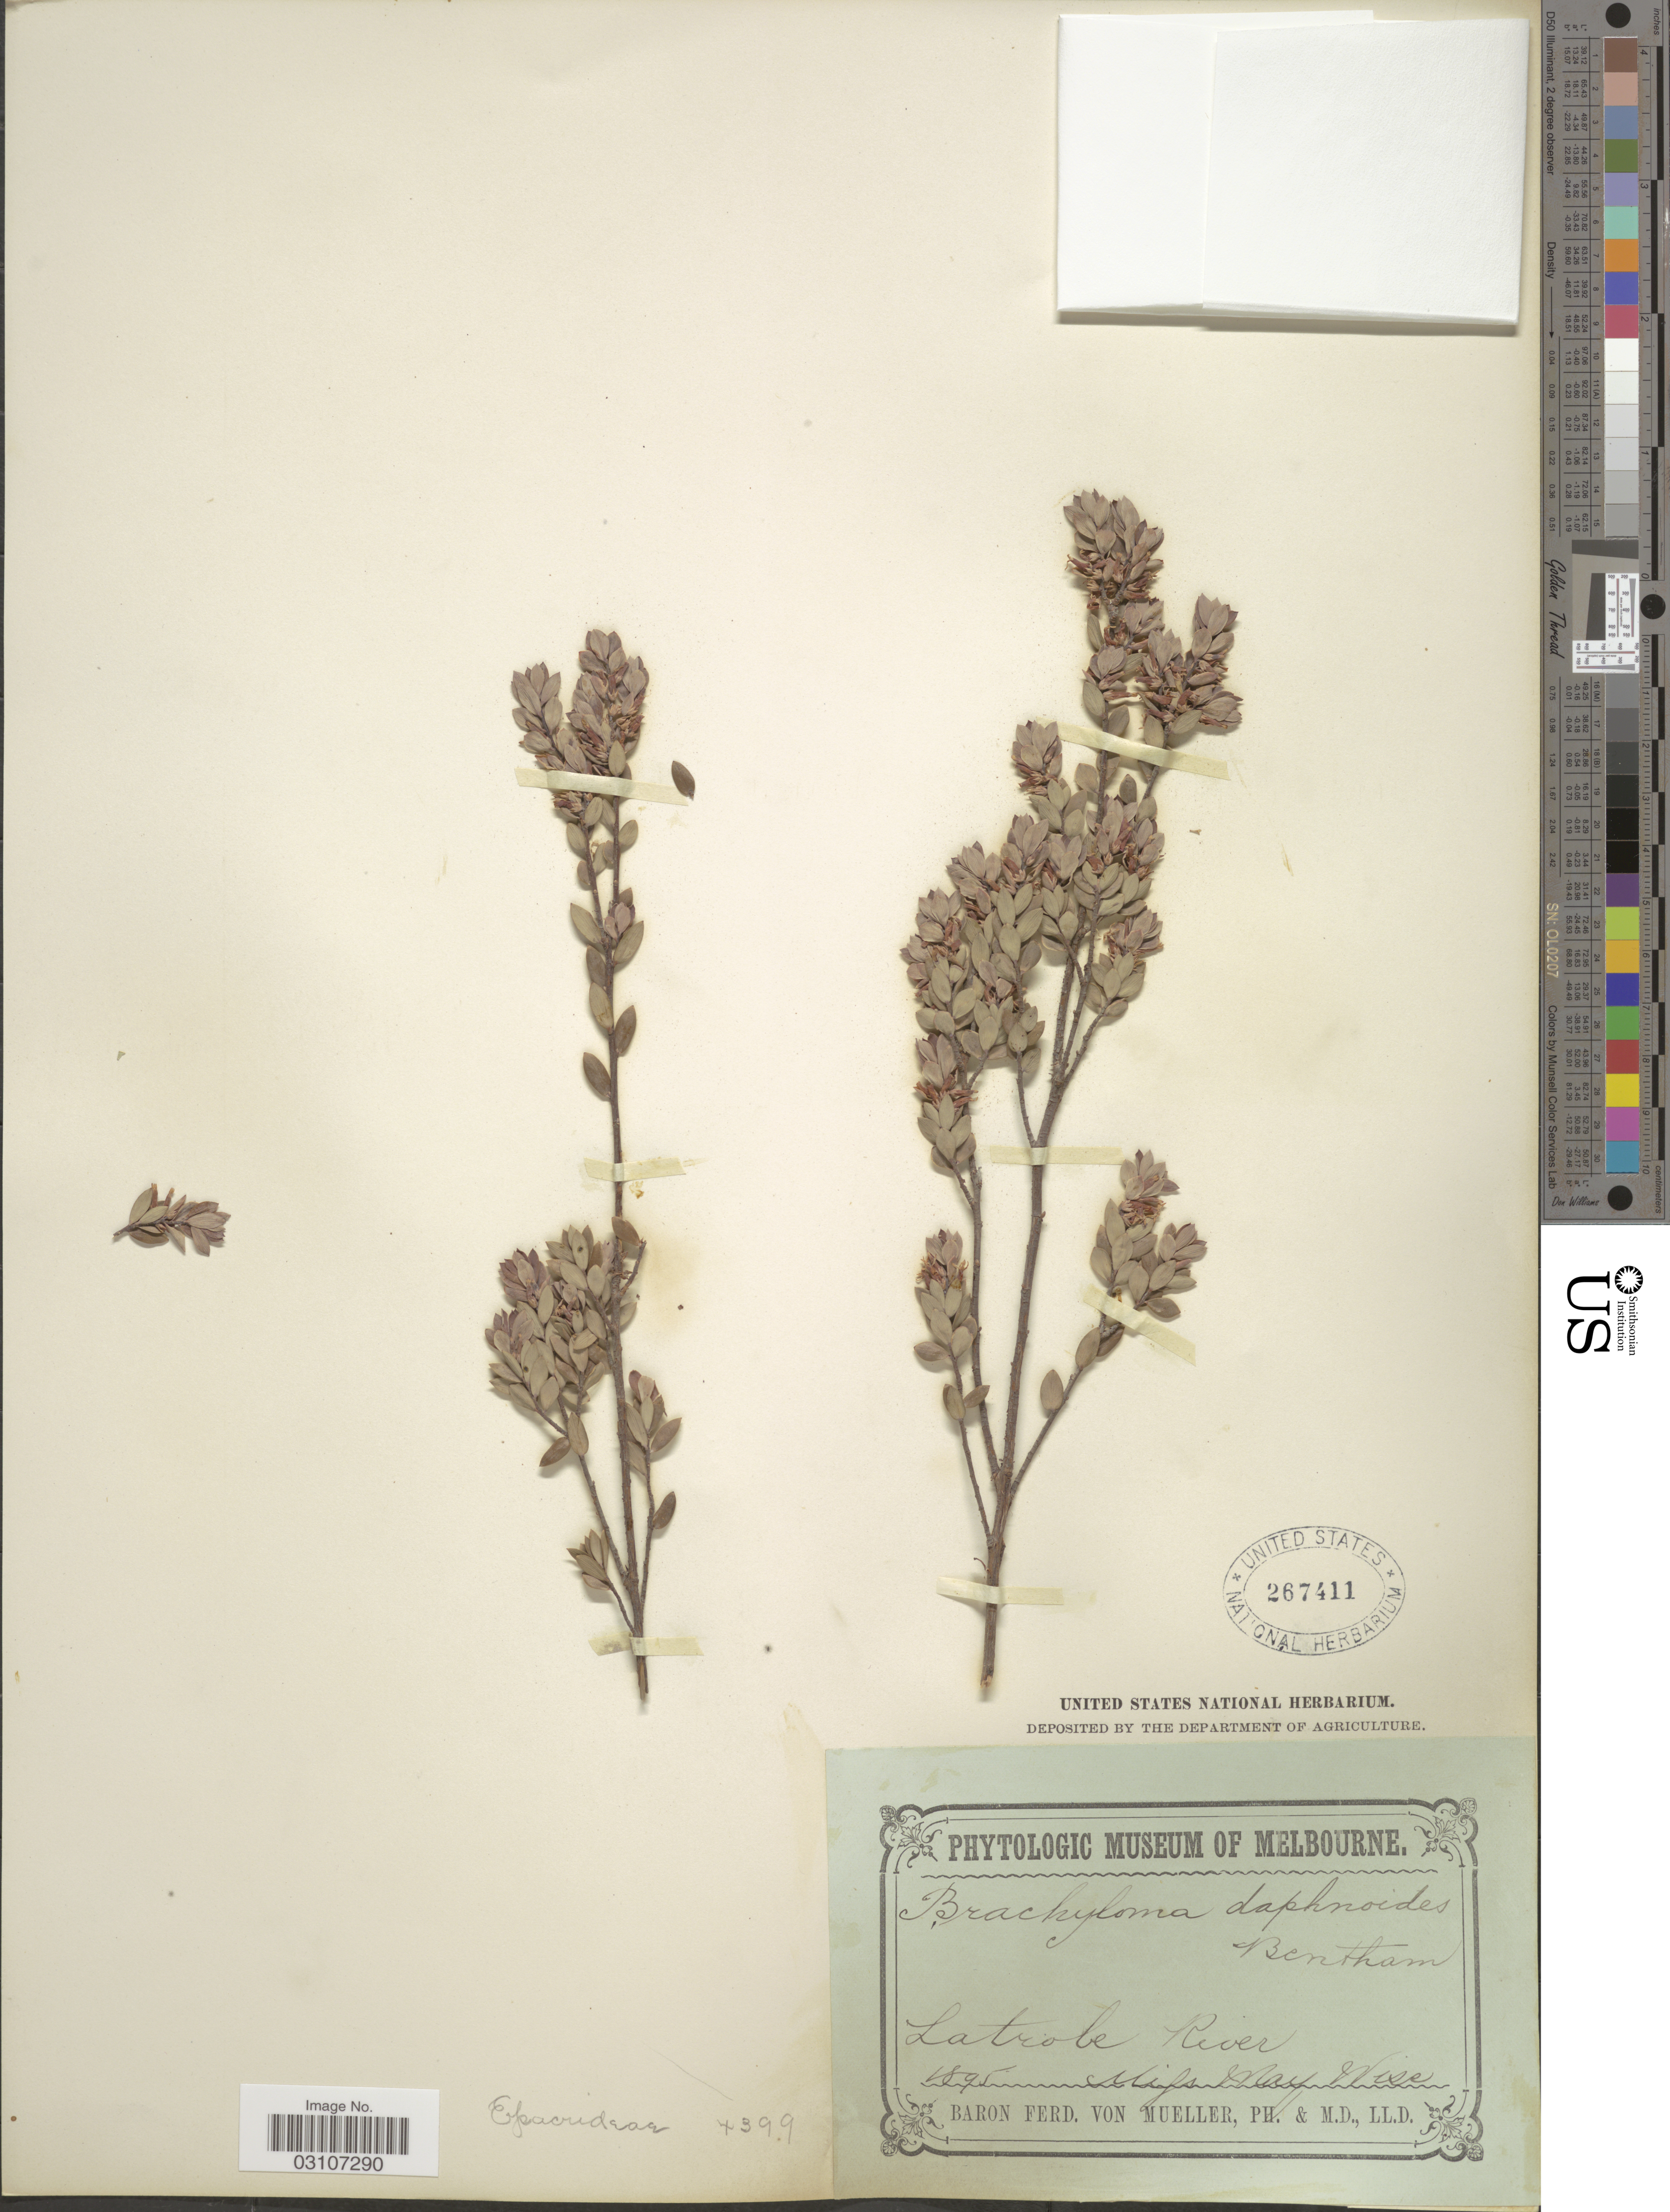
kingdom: Plantae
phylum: Tracheophyta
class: Magnoliopsida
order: Ericales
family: Ericaceae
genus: Brachyloma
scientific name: Brachyloma daphnoides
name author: (Sm.) Benth.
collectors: M. Wise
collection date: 1895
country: Australia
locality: Latrobe River.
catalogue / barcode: US 267411